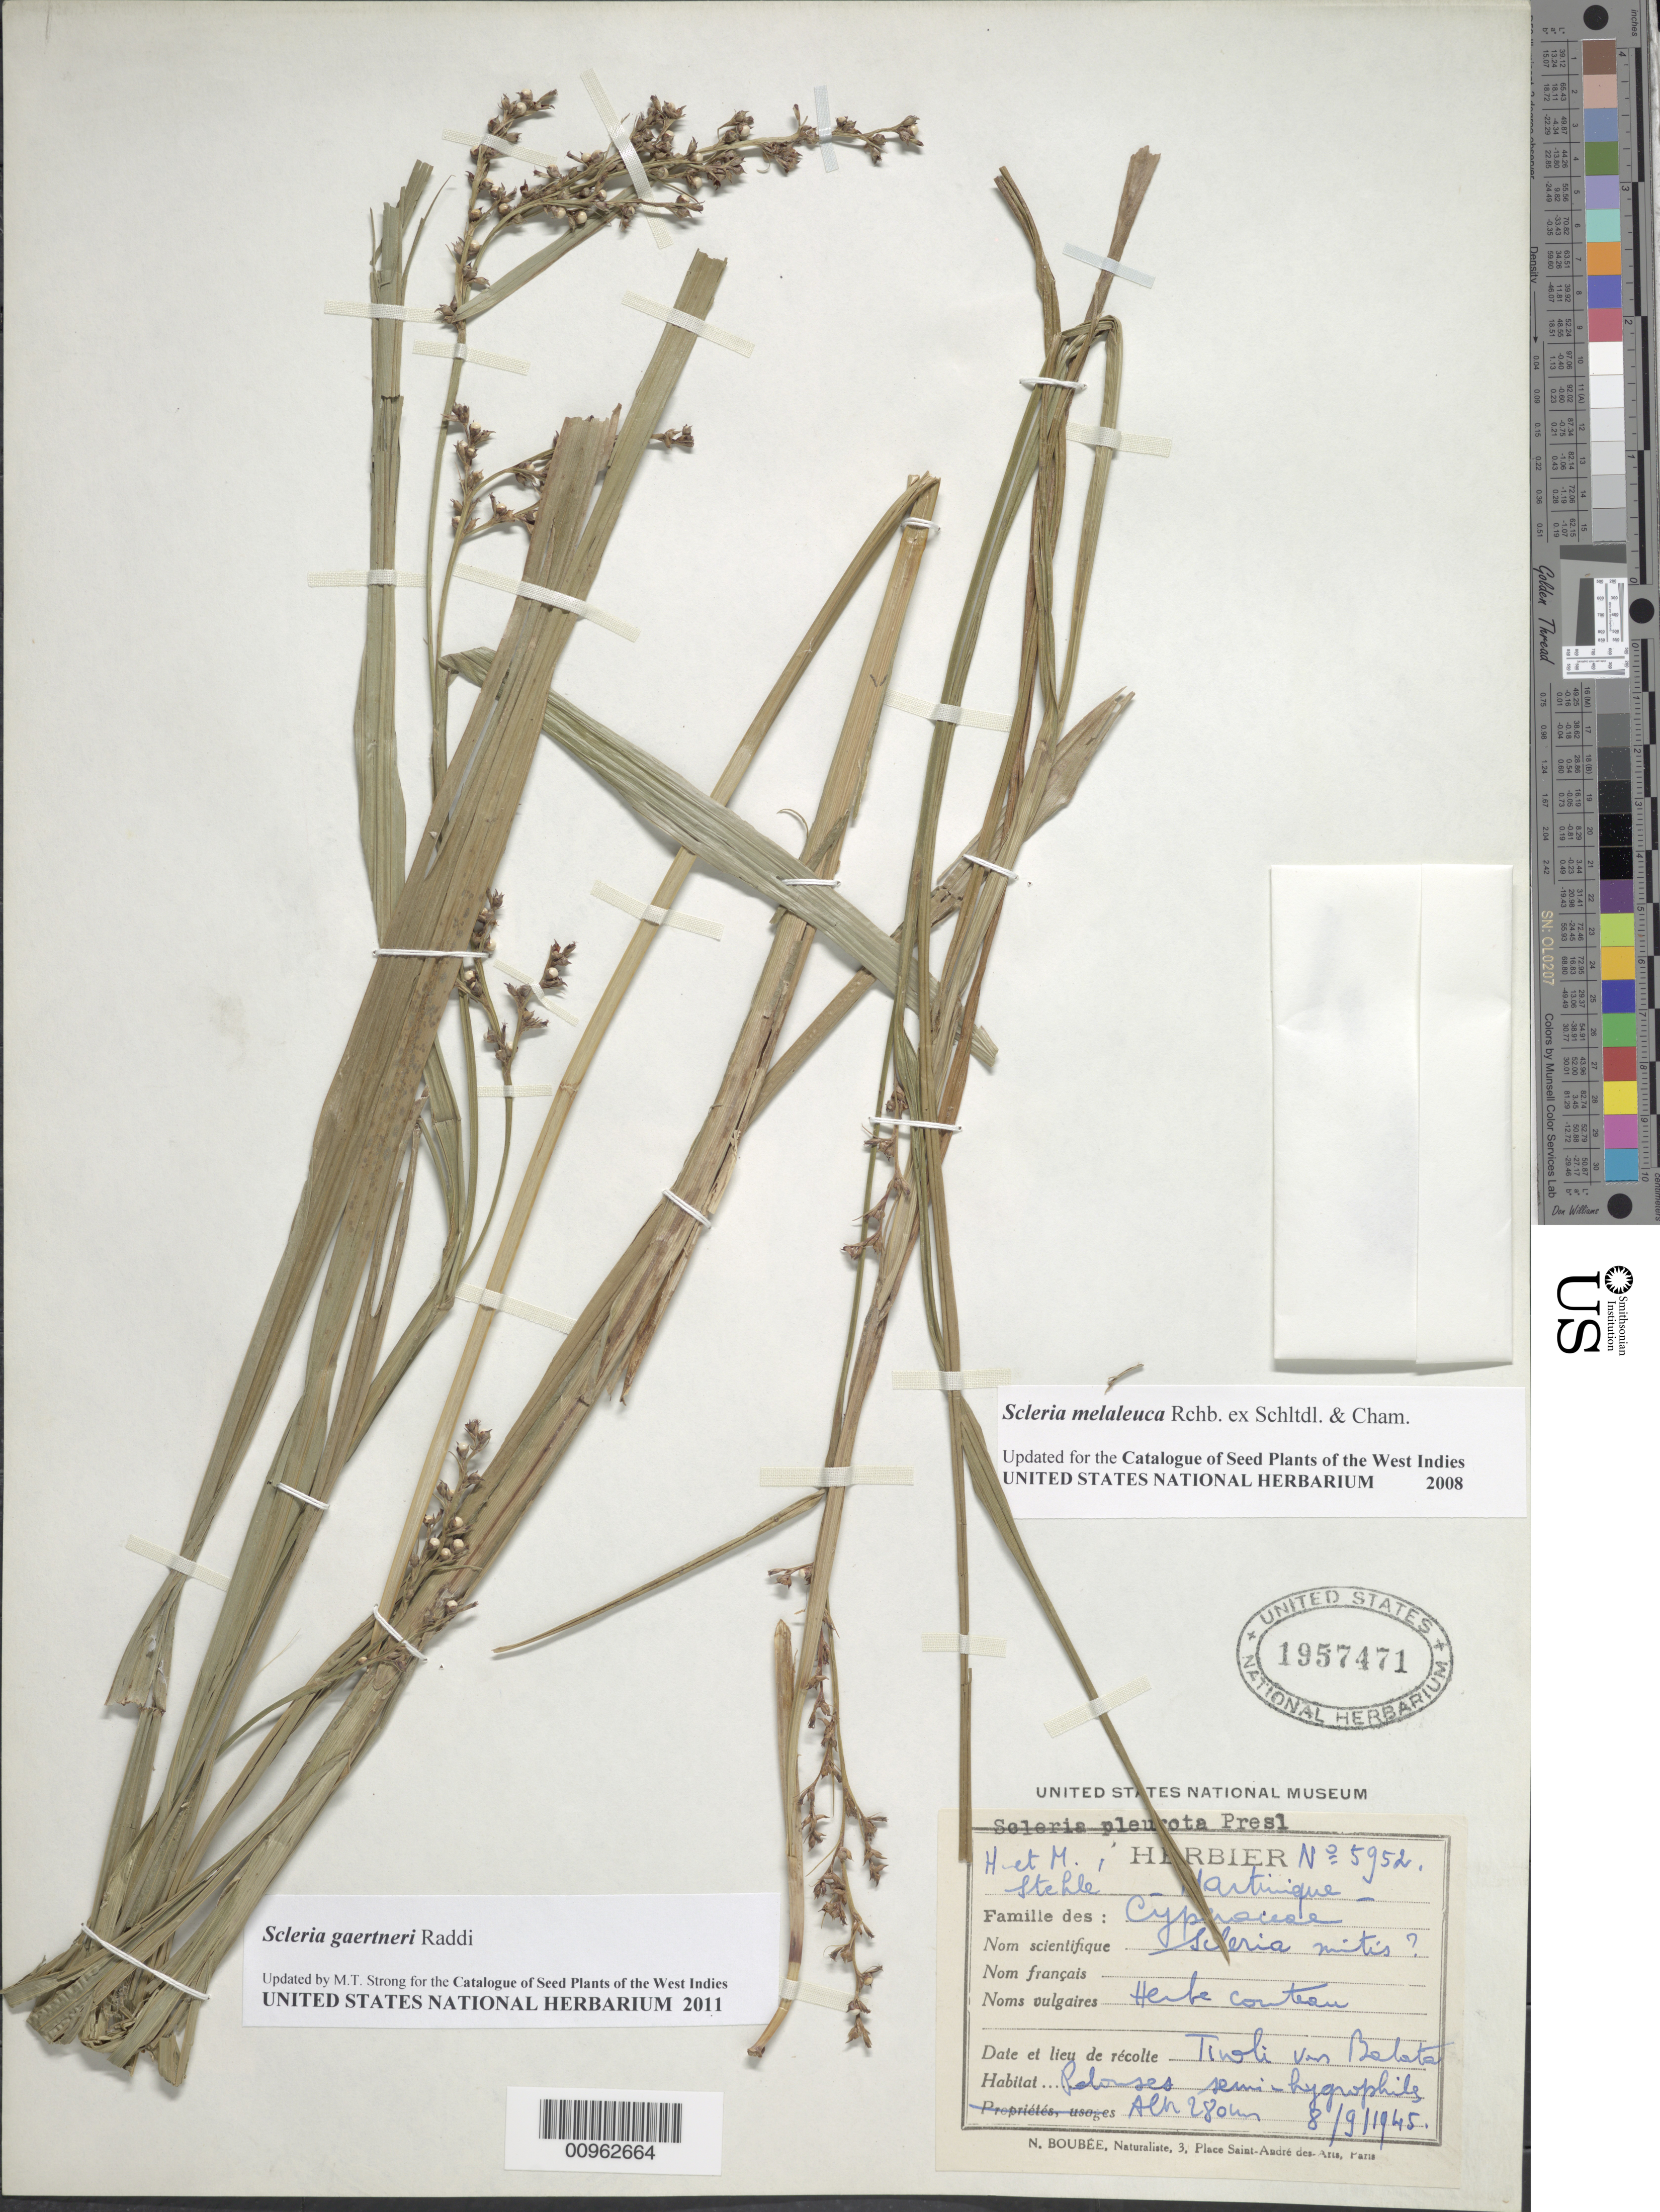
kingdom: Plantae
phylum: Tracheophyta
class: Liliopsida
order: Poales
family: Cyperaceae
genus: Scleria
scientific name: Scleria gaertneri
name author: Raddi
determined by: Strong, M. T., (US), Smithsonian Institution - National Museum of Natural History (UNITED STATES)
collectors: H. Stehlé & M. Stehlé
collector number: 5952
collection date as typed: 09 Aug 1945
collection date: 1945-08-09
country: Martinique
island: Martinique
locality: Tivoli vous Balata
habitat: Pelouses semi-hydrophiles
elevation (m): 280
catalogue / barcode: US 1957471